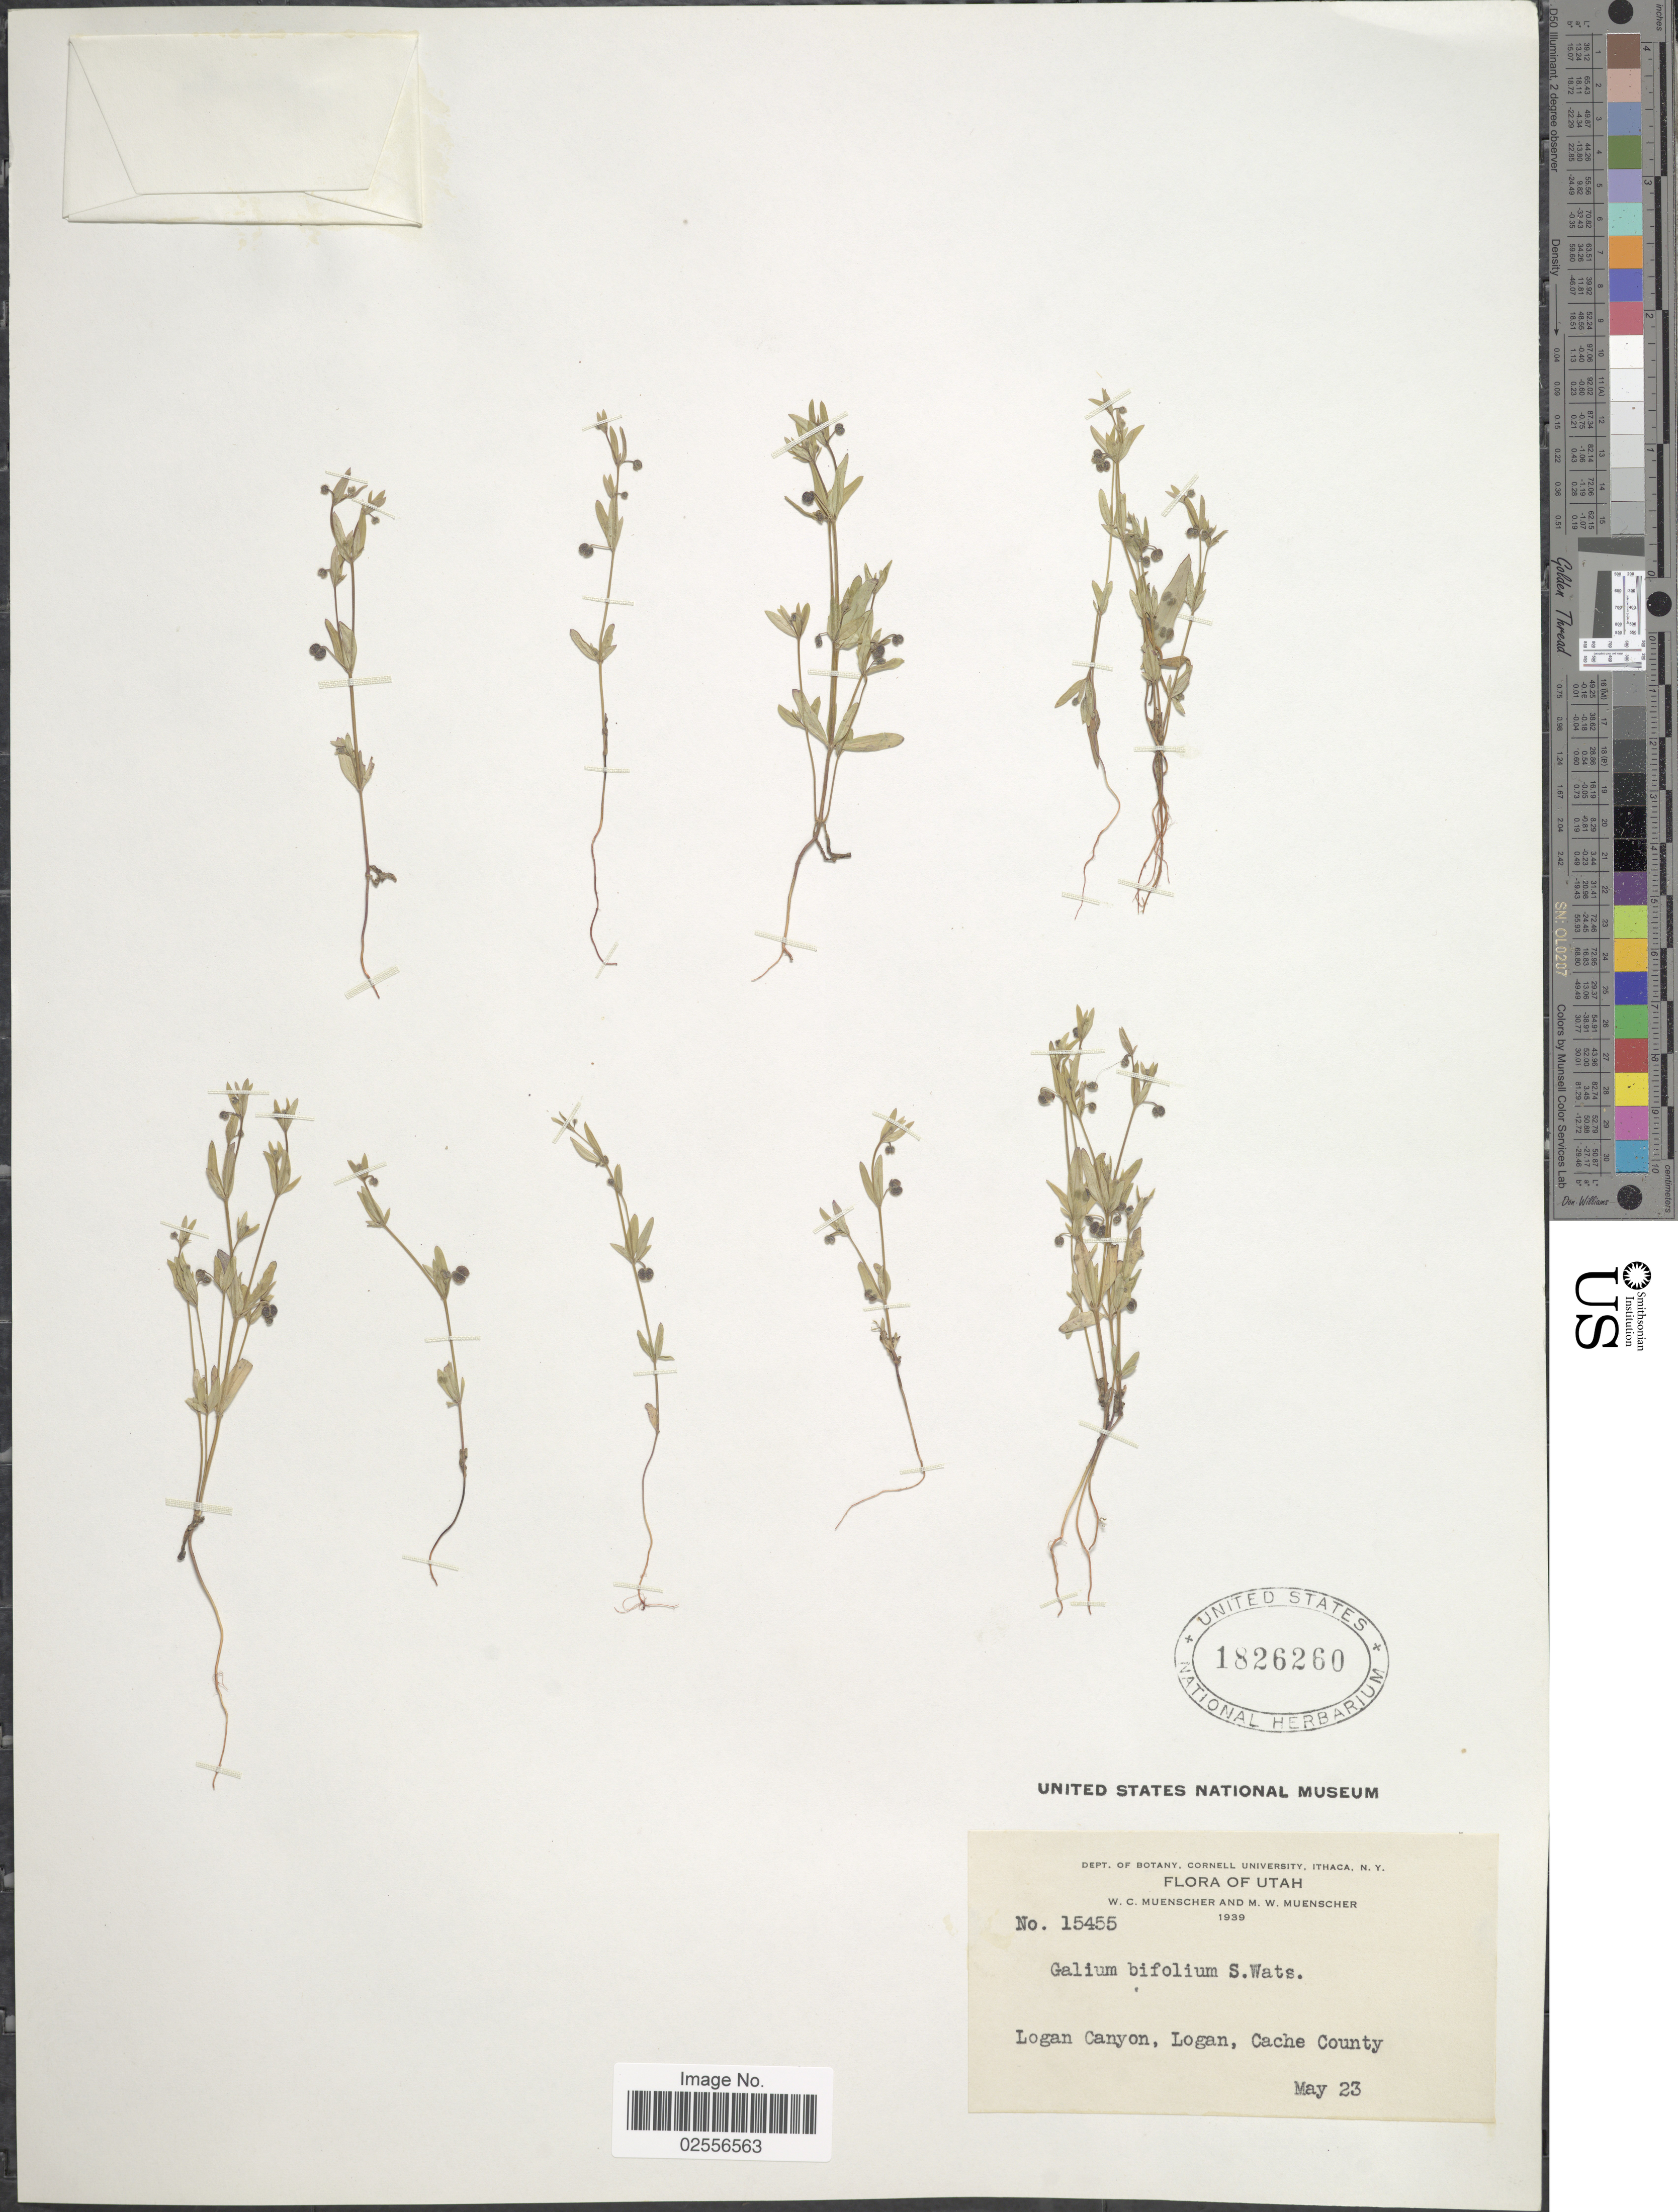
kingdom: Plantae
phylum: Tracheophyta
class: Magnoliopsida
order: Gentianales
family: Rubiaceae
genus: Galium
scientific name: Galium bifolium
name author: S. Watson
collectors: W. Muenscher & M. Muenscher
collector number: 15455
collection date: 1939-05-23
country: United States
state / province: Utah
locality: Logan Canyon, Logan, Cache County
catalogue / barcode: US 1826260